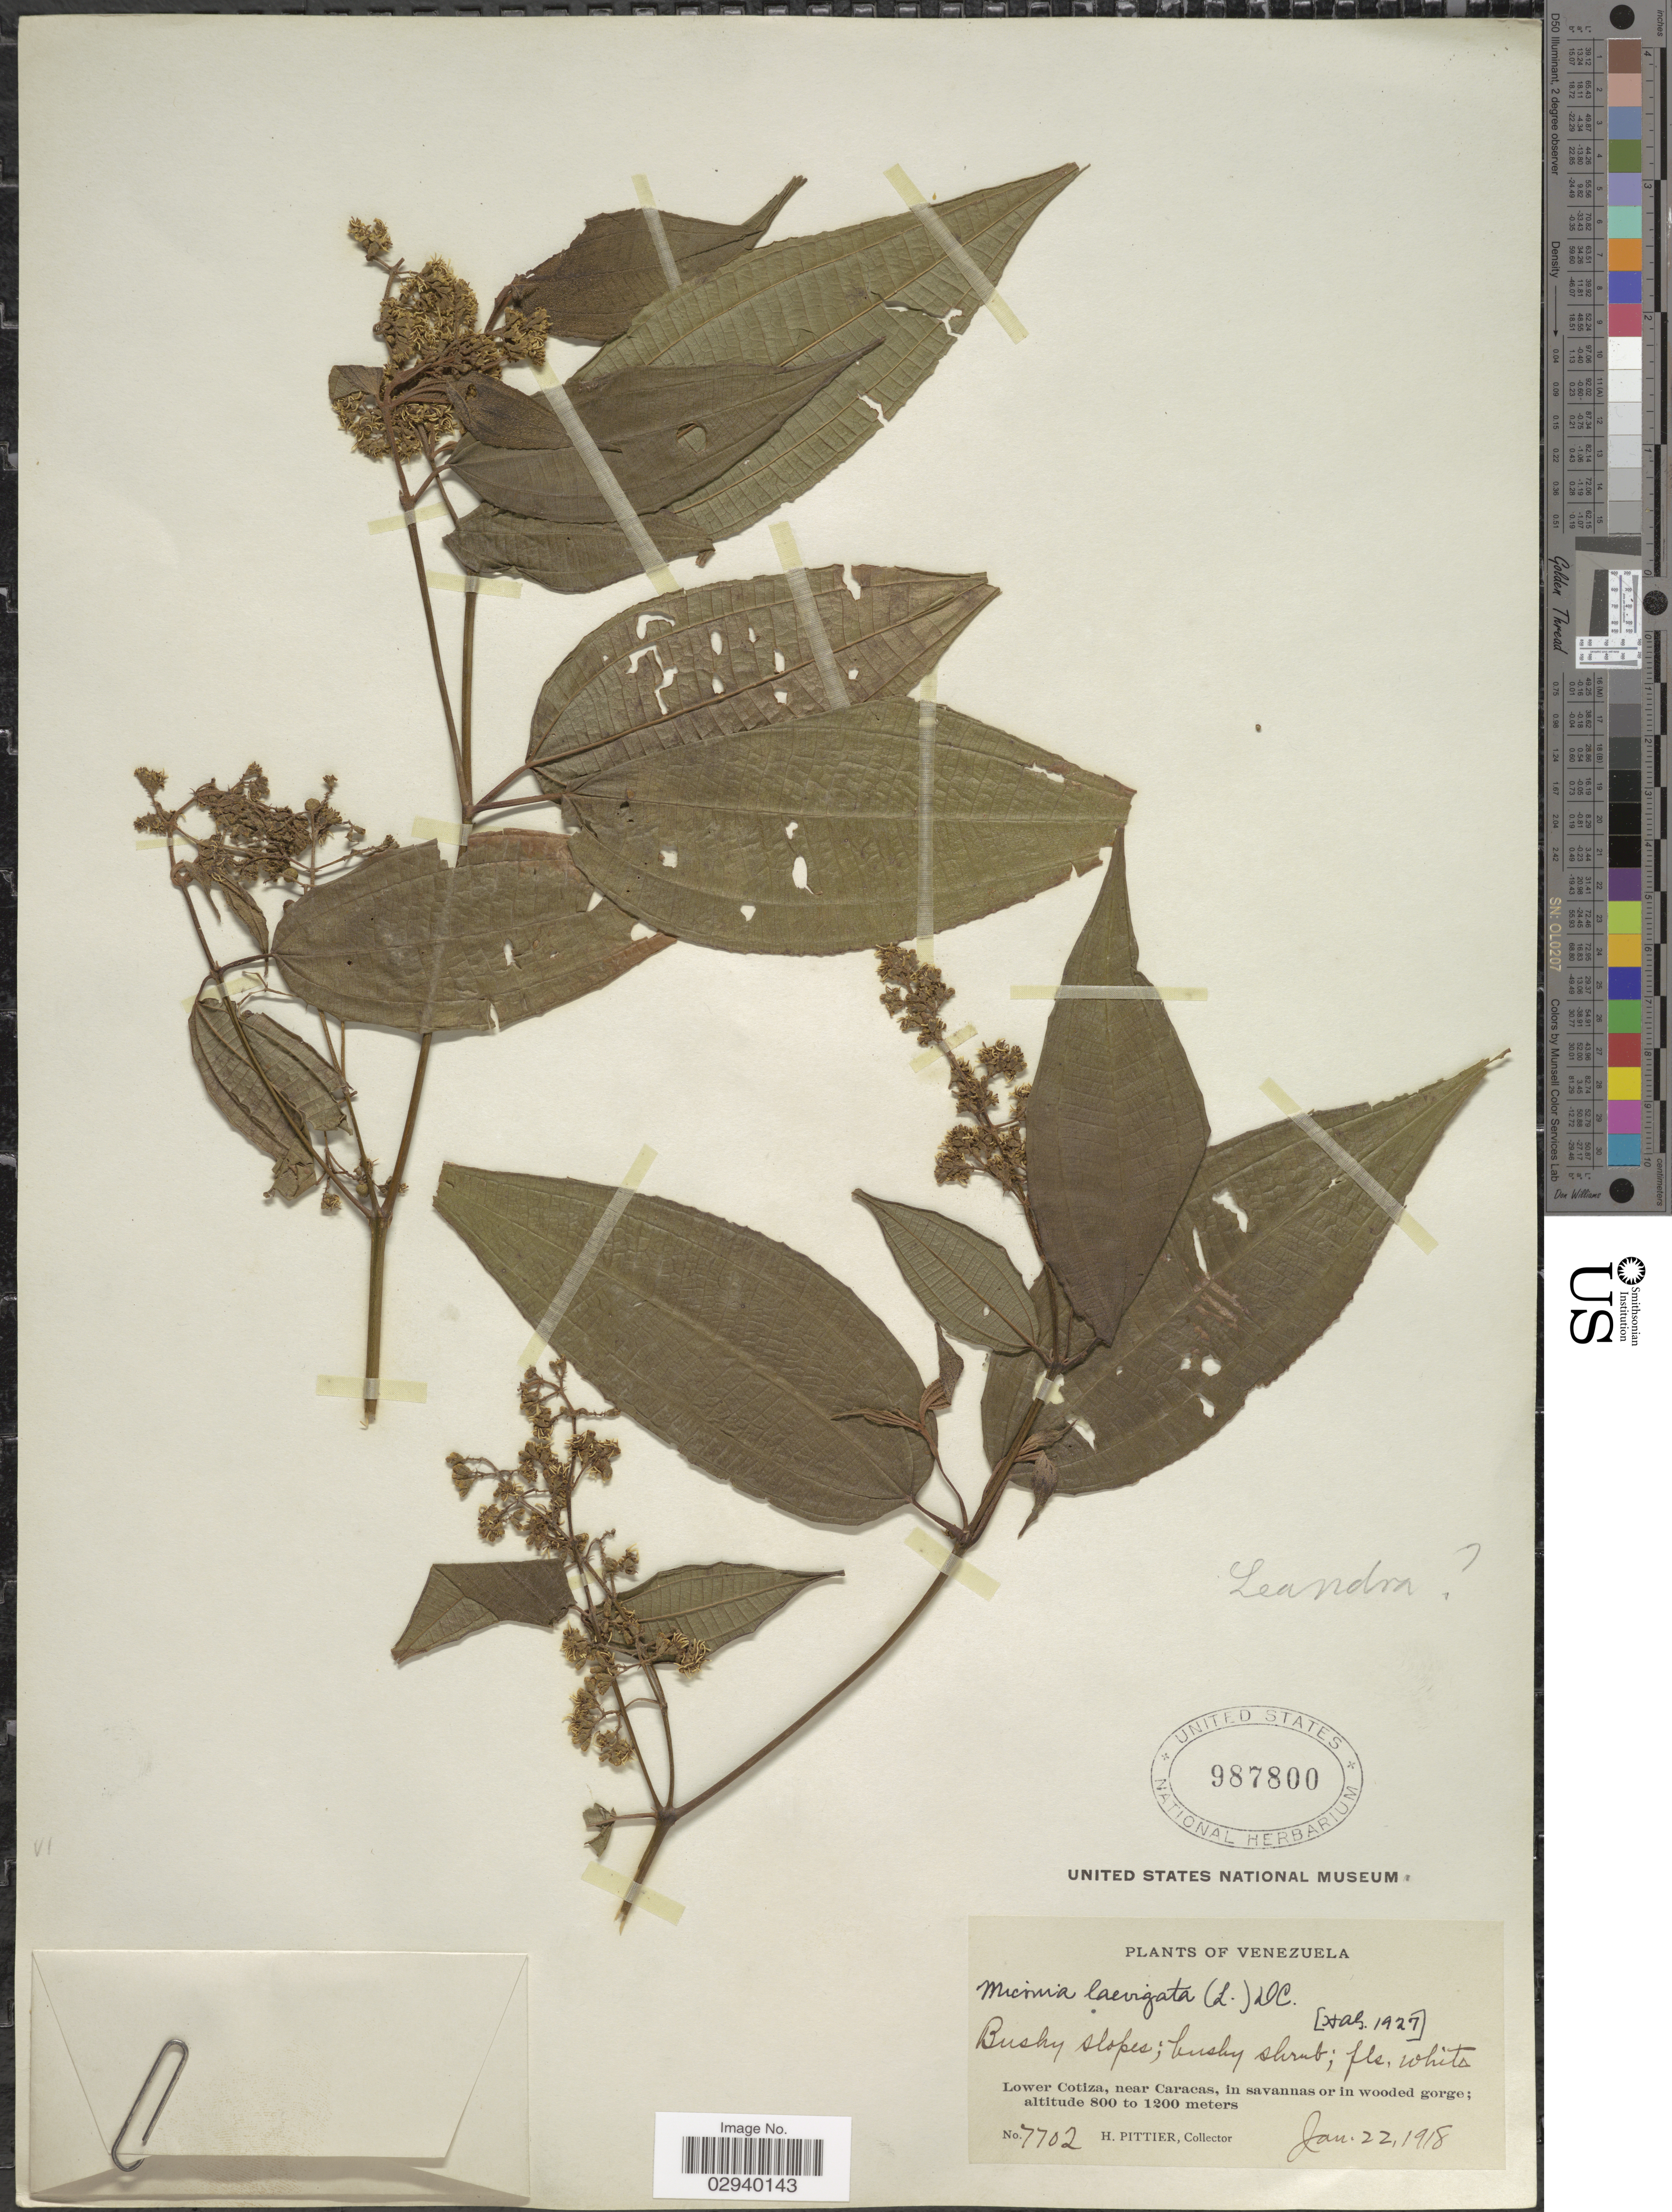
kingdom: Plantae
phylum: Tracheophyta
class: Magnoliopsida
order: Myrtales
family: Melastomataceae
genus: Miconia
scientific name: Miconia laevigata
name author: (L.) D. Don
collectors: H. F. Pittier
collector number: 7702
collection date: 1918-01-22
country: Venezuela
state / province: Distrito Federal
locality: Lower Cotiza, near Caracas, in savannas or in wooded gorge.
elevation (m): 800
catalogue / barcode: US 987800